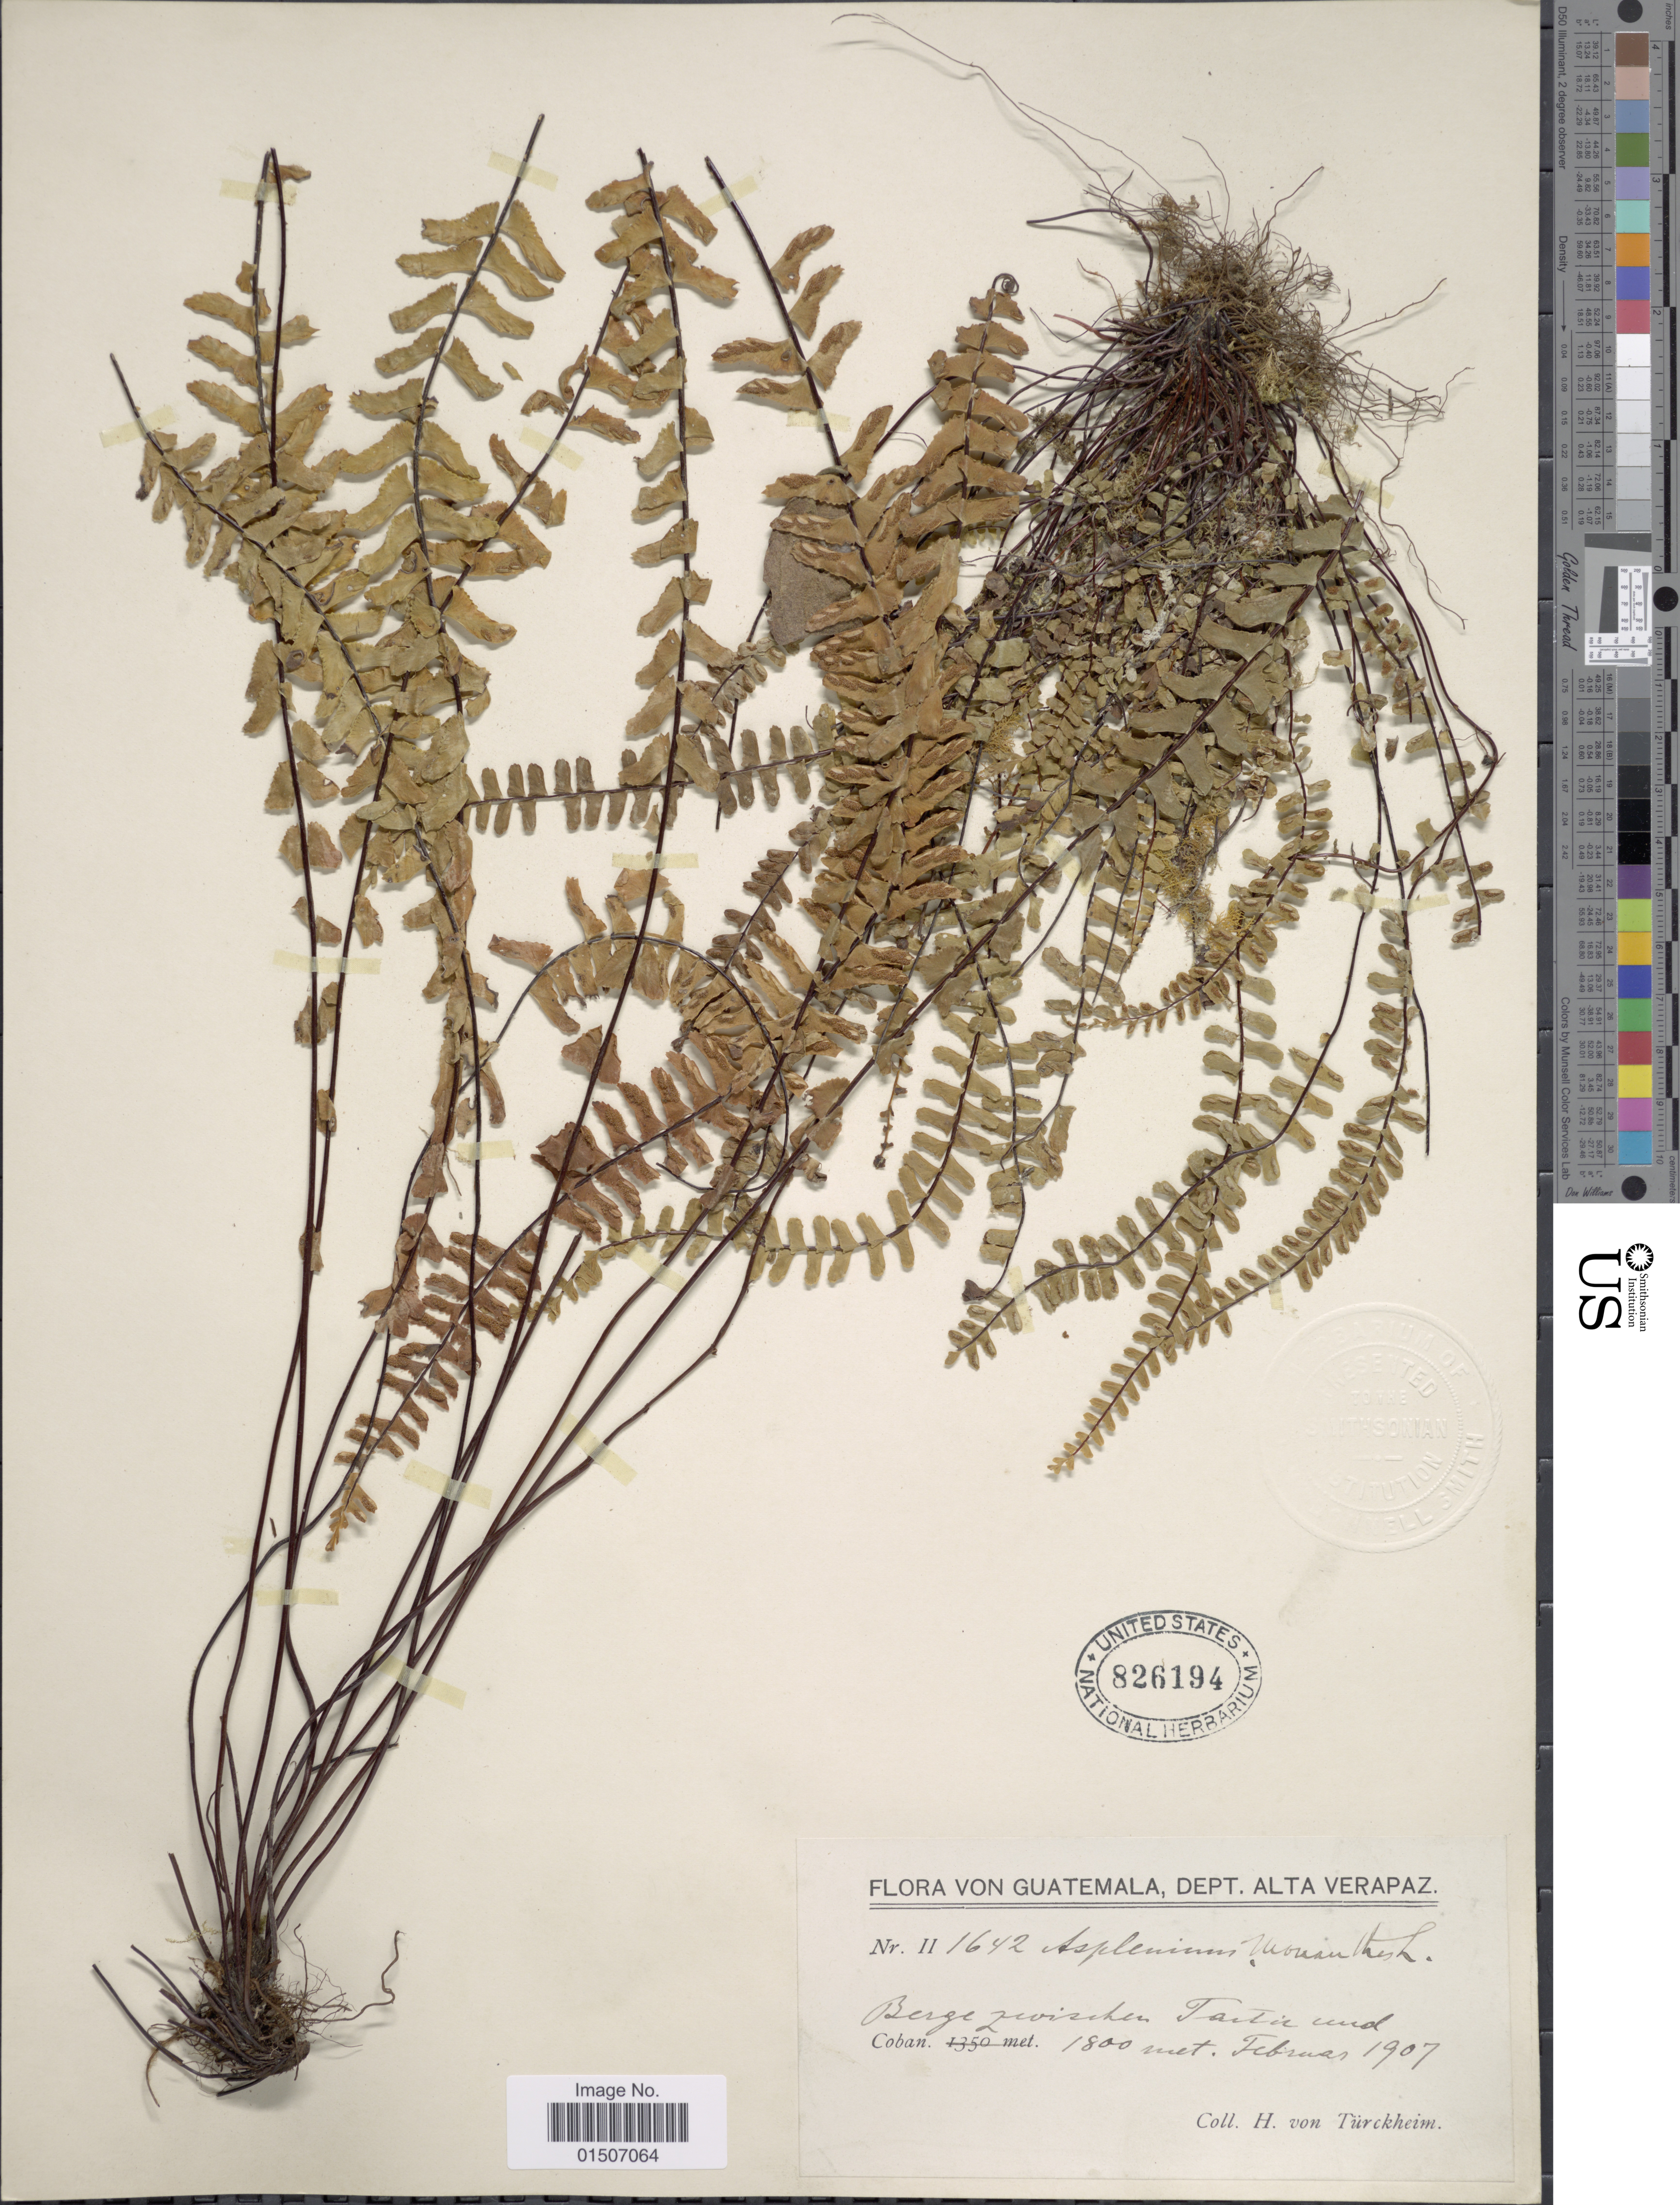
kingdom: Plantae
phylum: Tracheophyta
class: Polypodiopsida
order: Polypodiales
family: Aspleniaceae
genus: Asplenium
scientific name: Asplenium monanthes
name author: L.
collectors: H. von Türckheim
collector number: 111642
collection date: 1907-02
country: Guatemala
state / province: Alta Verapaz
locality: Berge zwischen Tactic und Cobán [mountain between Tactic and Cobán]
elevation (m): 1800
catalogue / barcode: US 826194